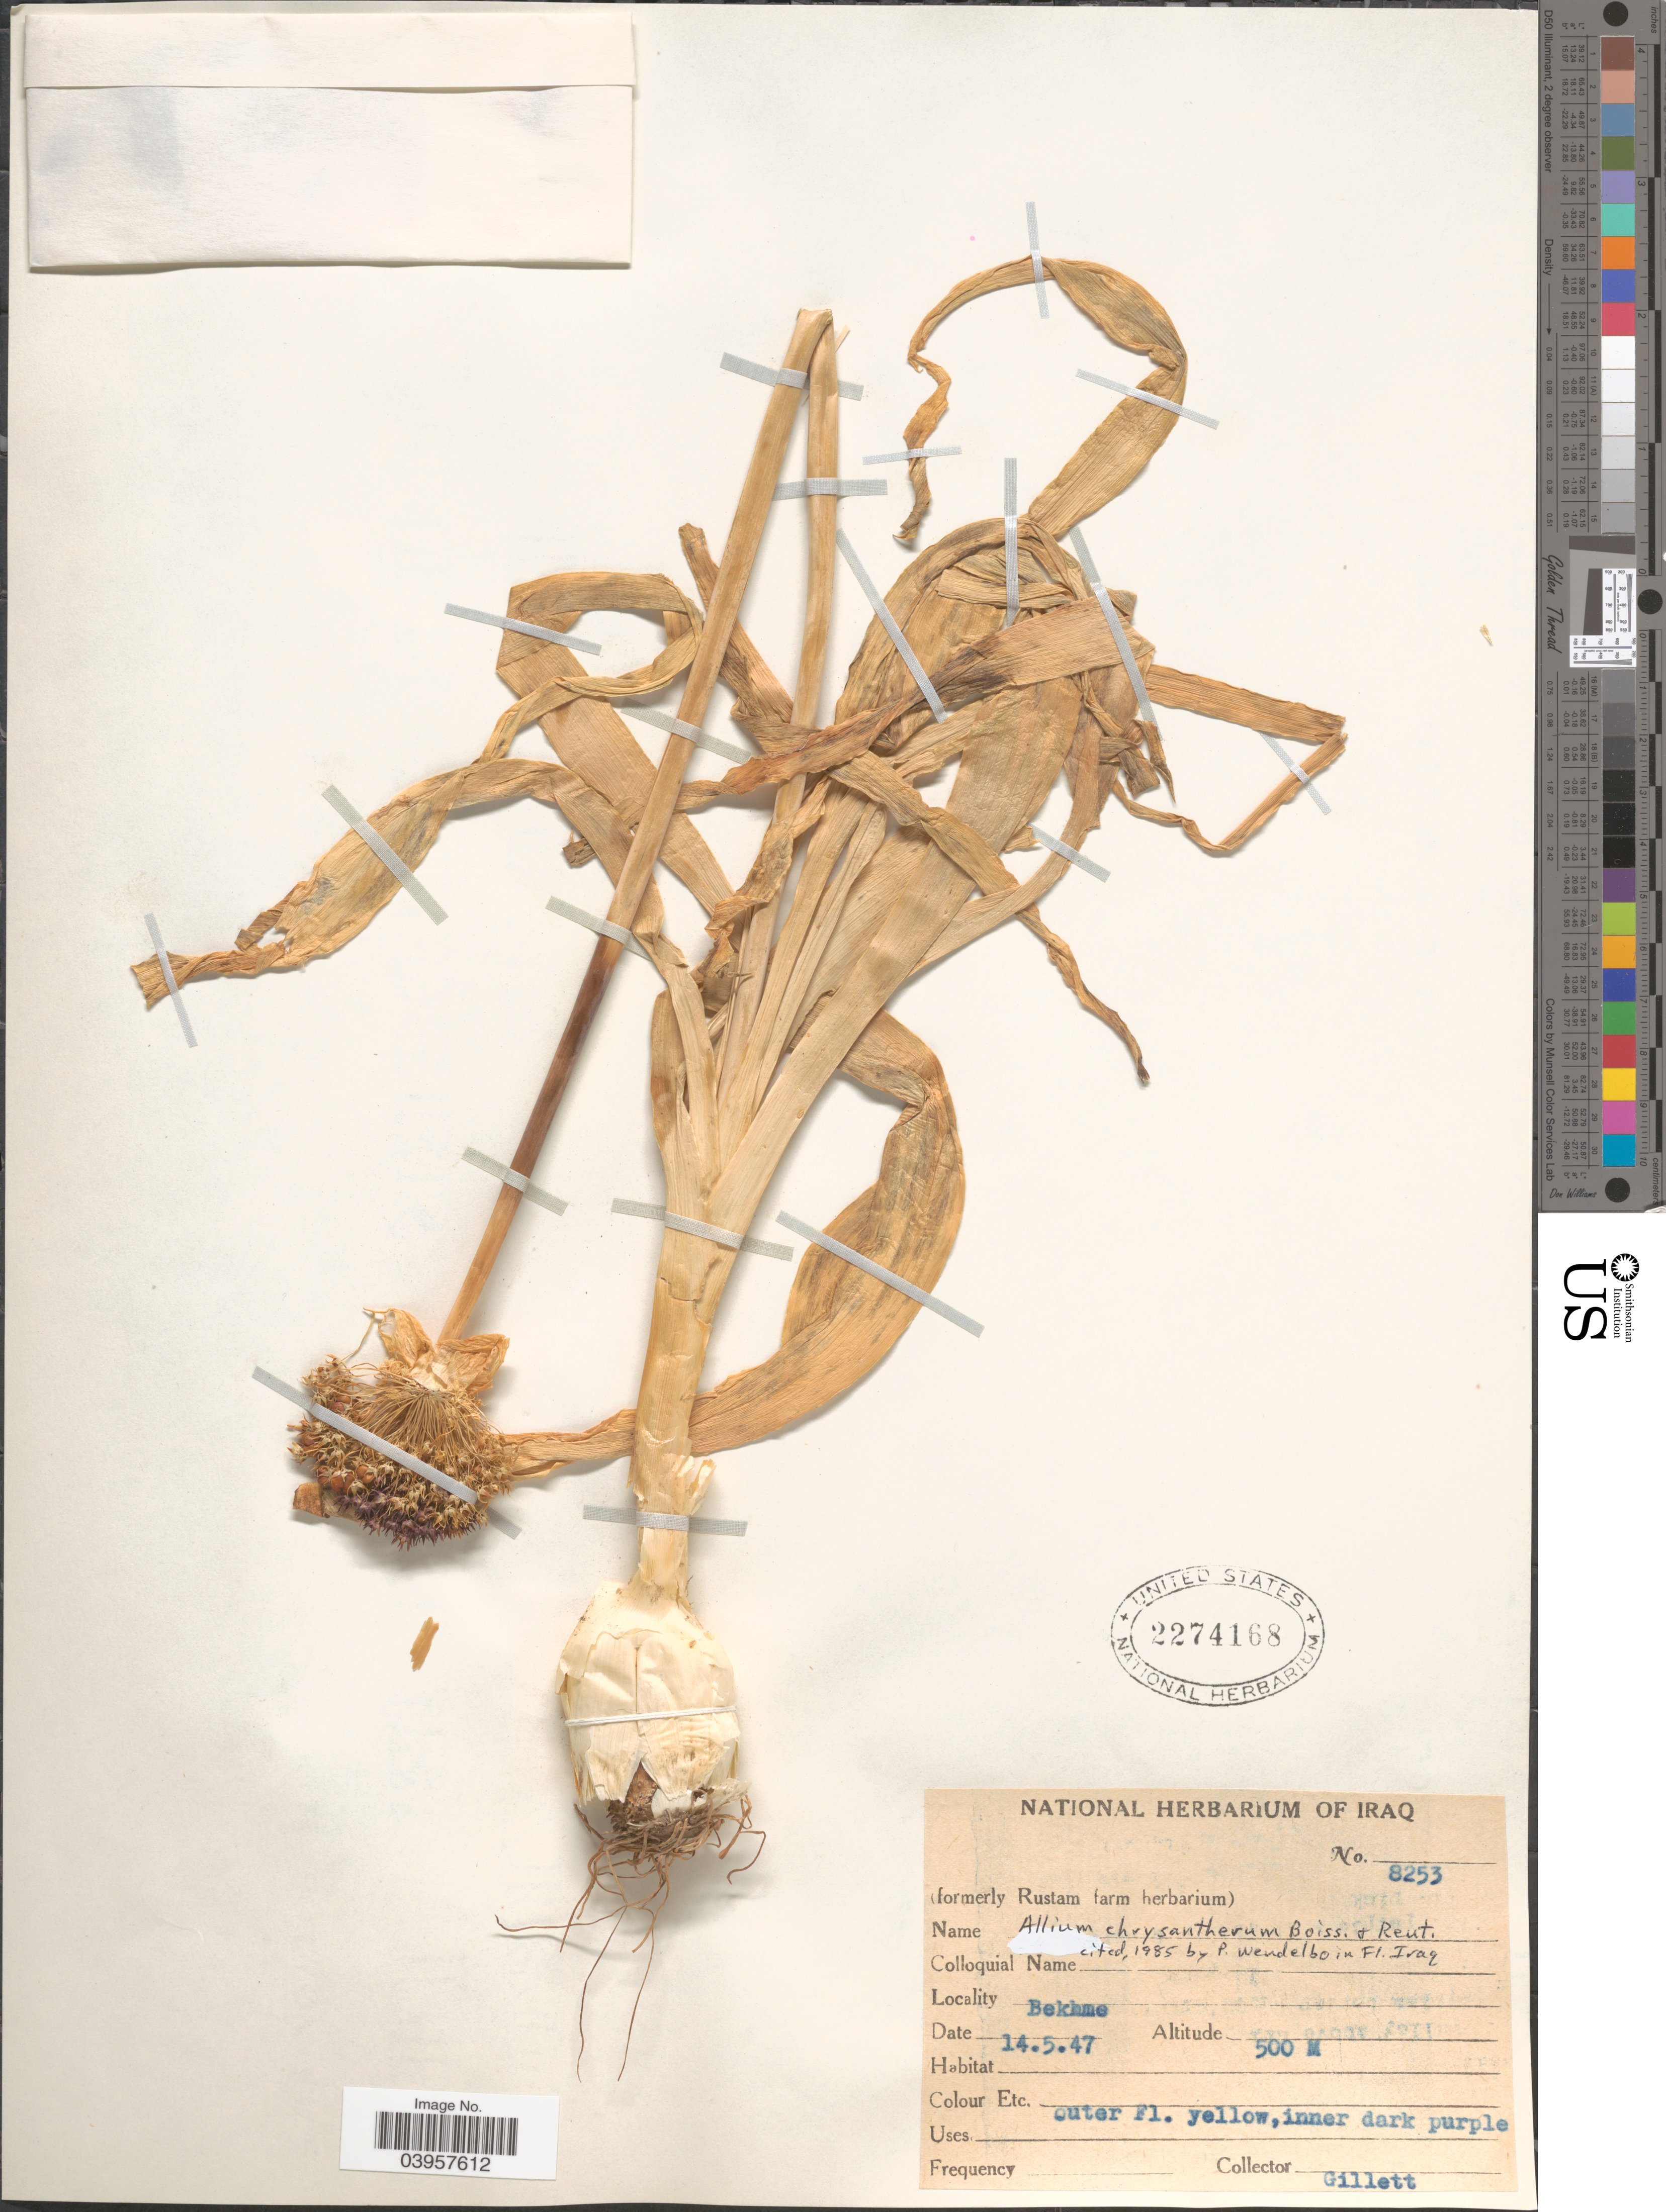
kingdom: Plantae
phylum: Tracheophyta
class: Liliopsida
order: Asparagales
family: Amaryllidaceae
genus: Allium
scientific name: Allium chrysantherum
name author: Boiss. & Reut.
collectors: Gillett, --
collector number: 8253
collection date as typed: Transcribed d/m/y: 14/5/47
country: Iraq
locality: Bekhme.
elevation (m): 500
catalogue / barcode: US 2274168